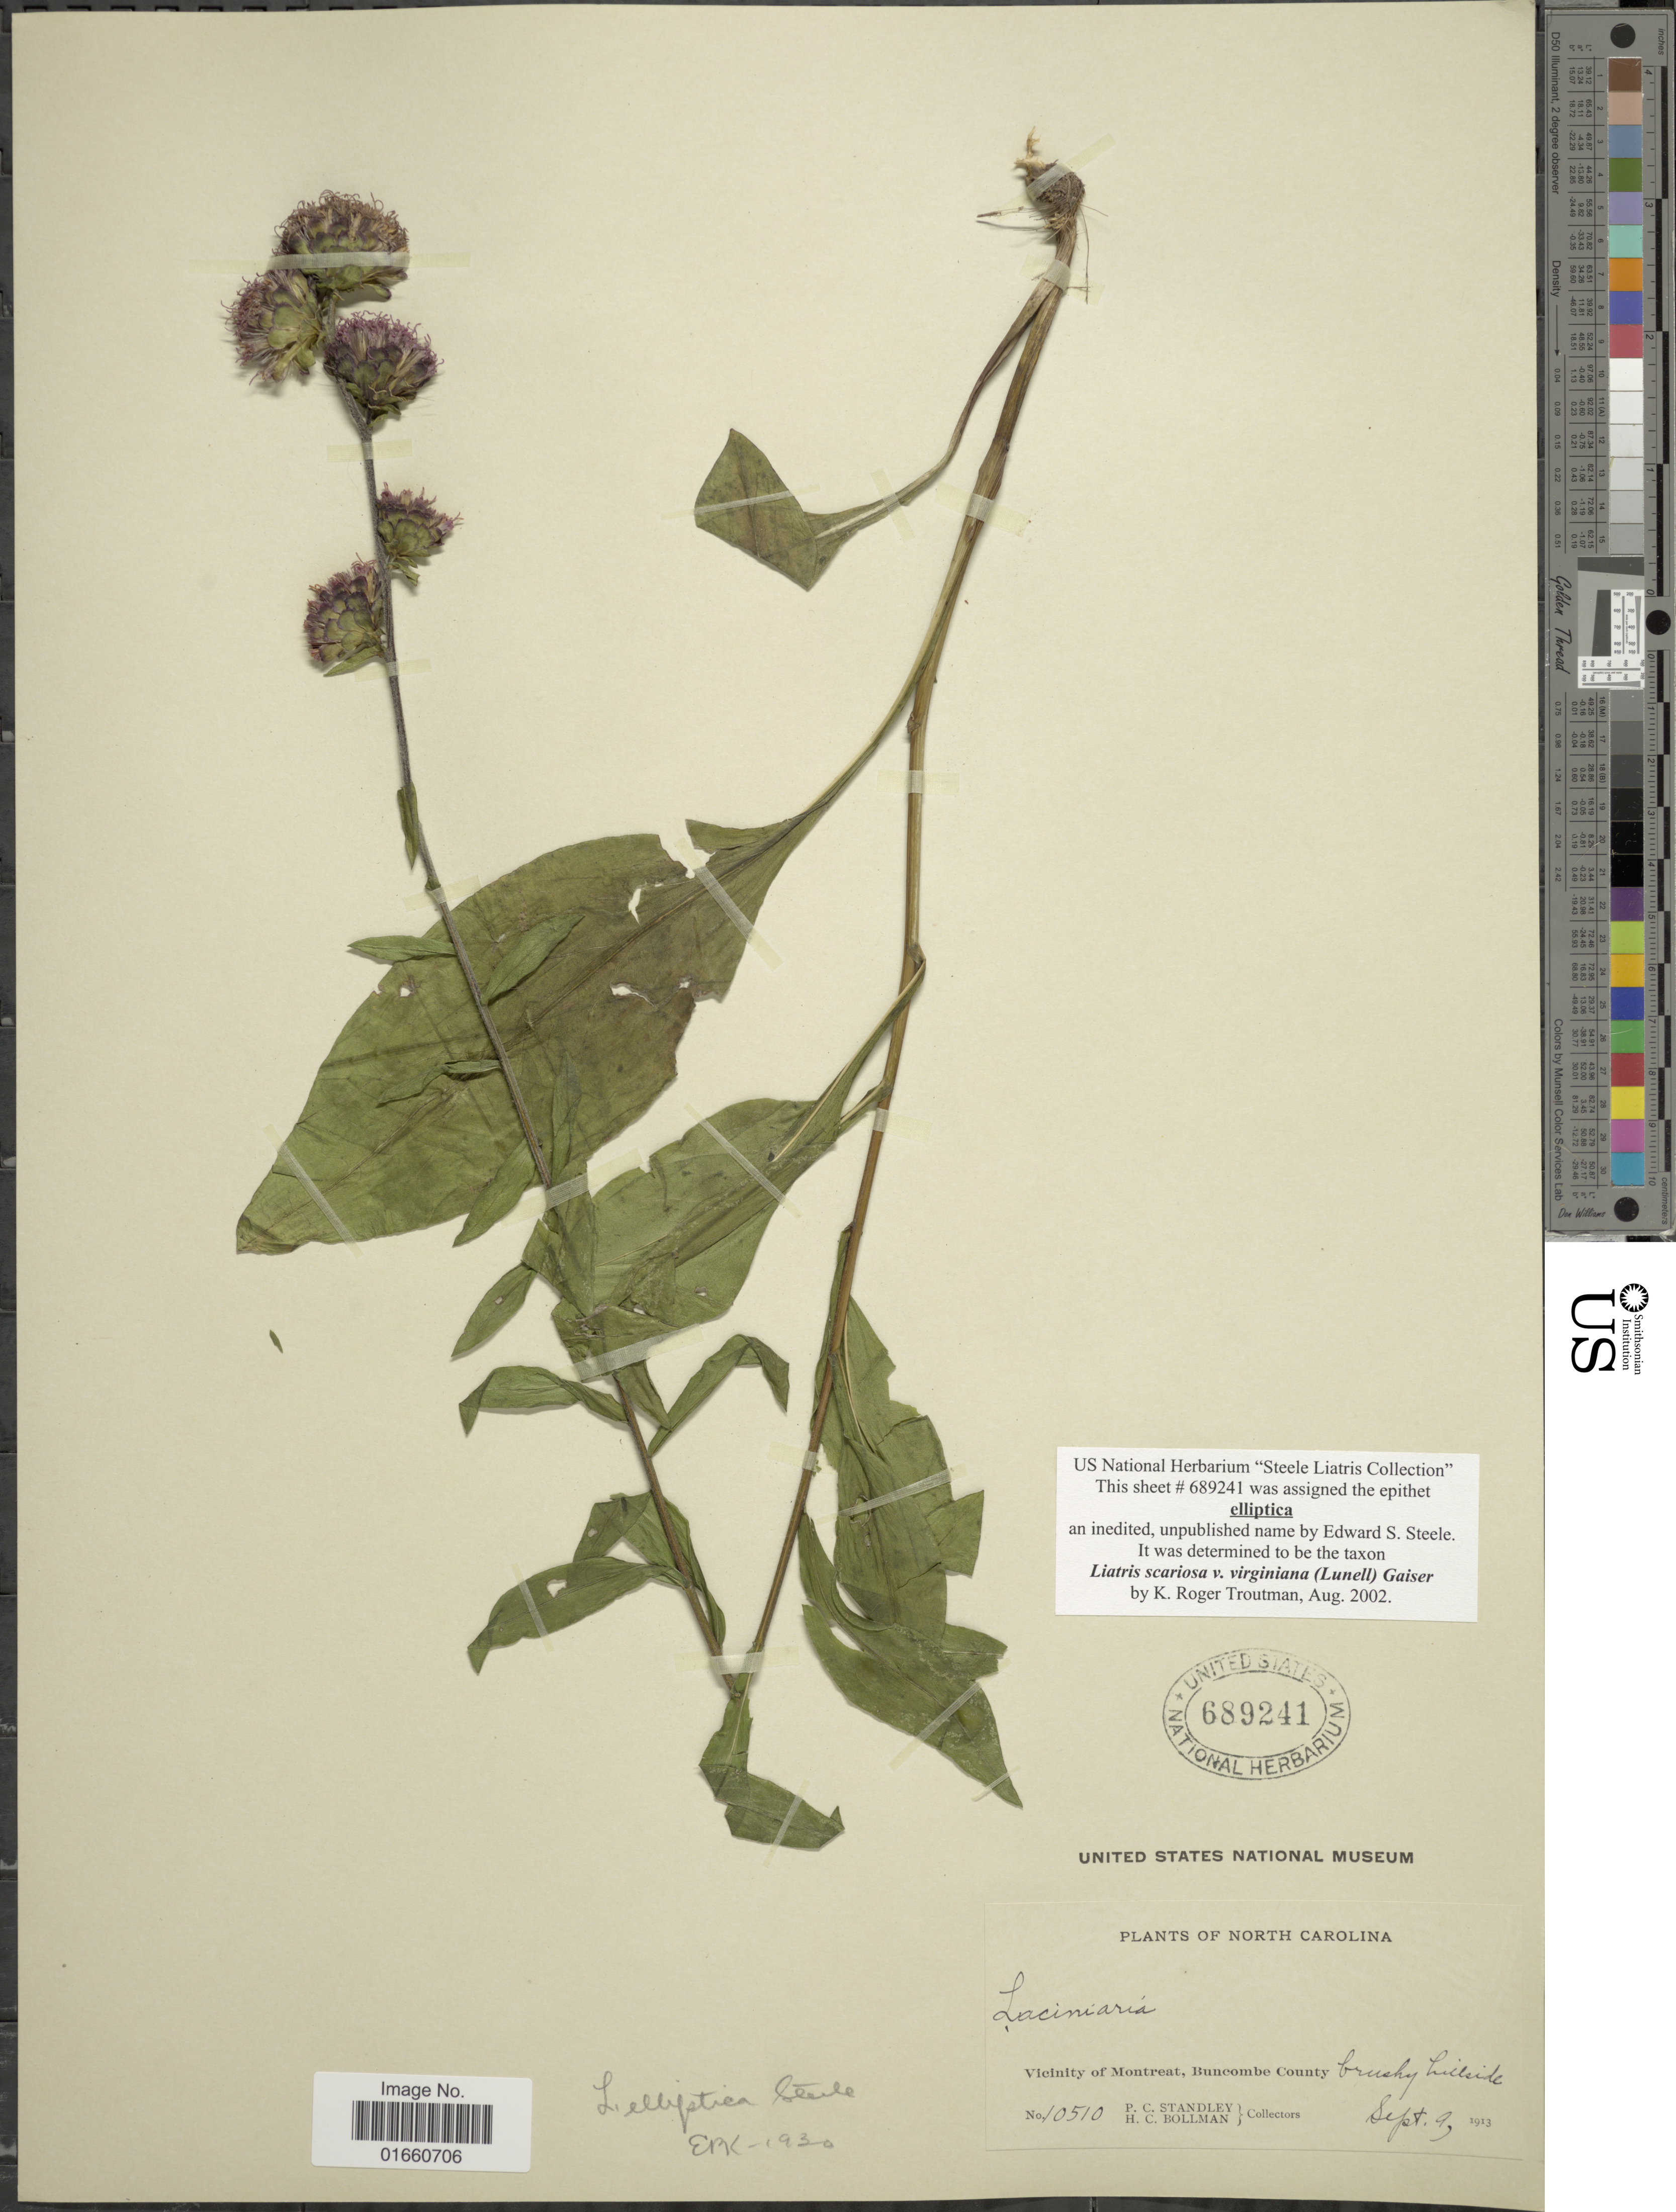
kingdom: Plantae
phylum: Tracheophyta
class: Magnoliopsida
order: Asterales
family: Asteraceae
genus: Liatris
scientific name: Liatris scariosa var. virginiana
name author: (Lunell) Gaiser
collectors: P. C. Standley & H. C. Bollman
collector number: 10510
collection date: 1913-09-09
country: United States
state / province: North Carolina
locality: Vicinity of Montreat, Buncombe County, brushy hillside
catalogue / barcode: US 689241